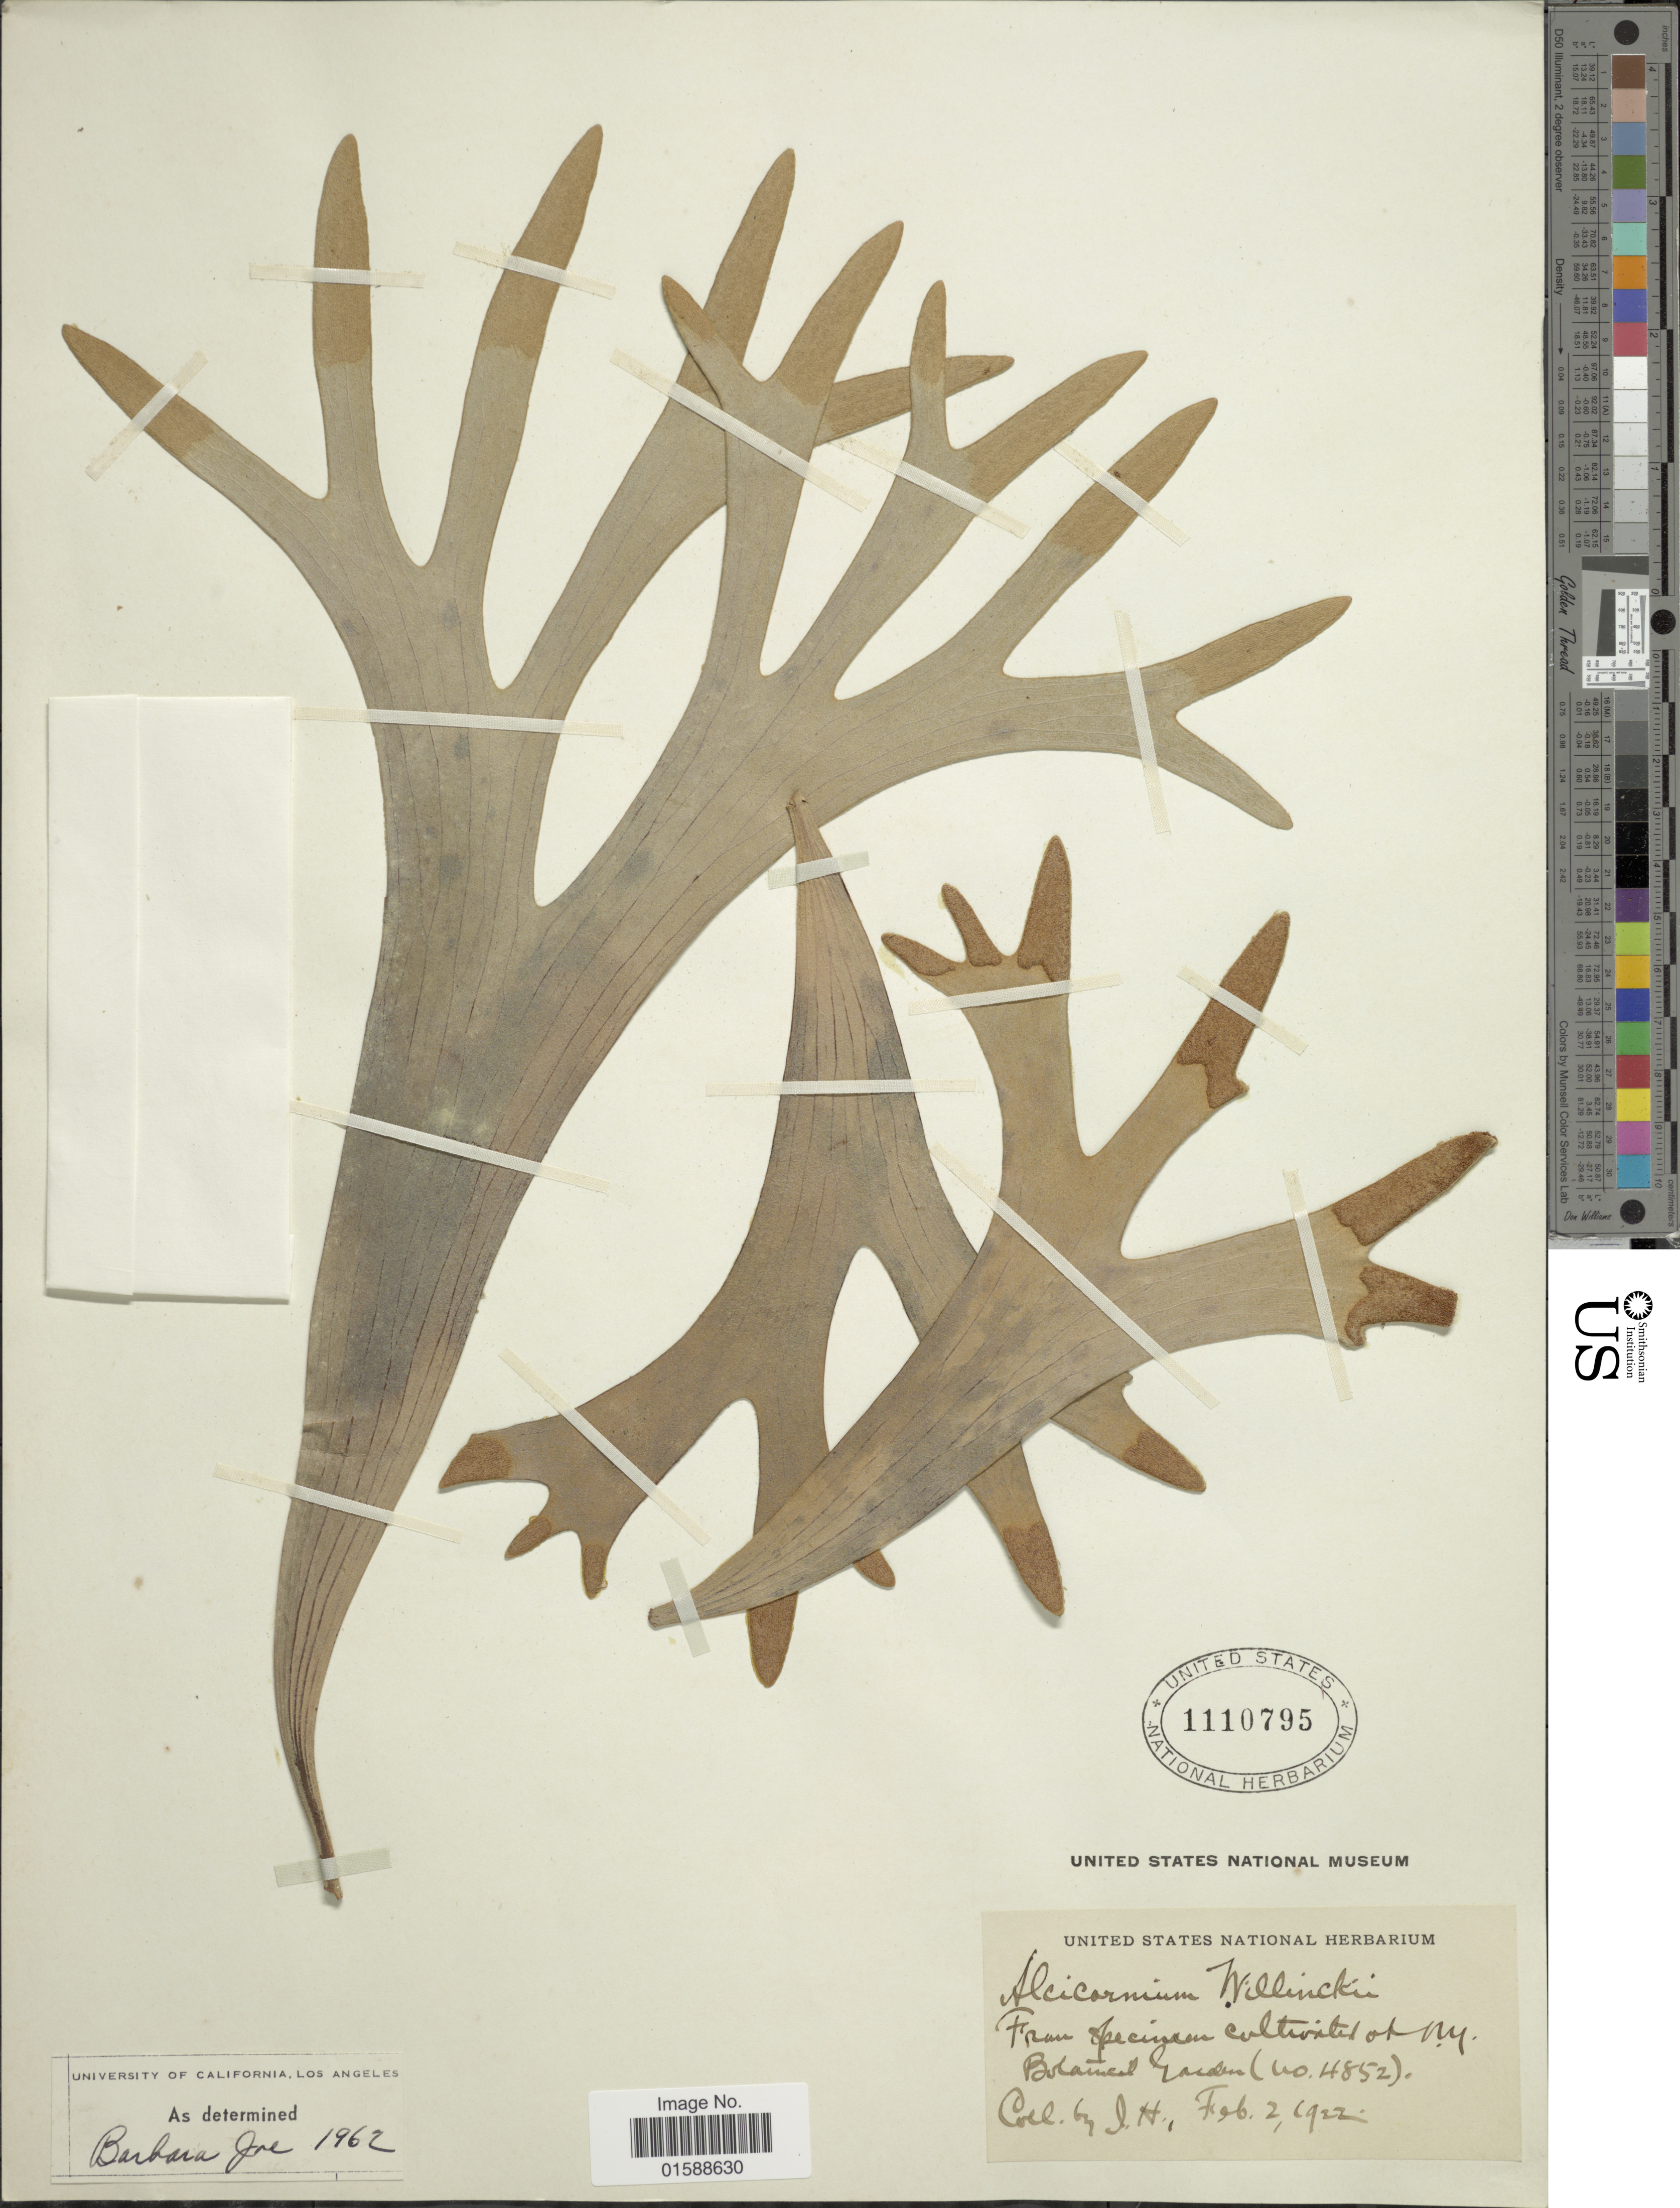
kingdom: Plantae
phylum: Tracheophyta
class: Polypodiopsida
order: Polypodiales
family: Polypodiaceae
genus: Platycerium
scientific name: Platycerium willinckii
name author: L.B. Moore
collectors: J. H.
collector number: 4852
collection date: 1922-02-02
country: United States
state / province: New York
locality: N. Y. Botanical Garden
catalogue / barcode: US 1110795